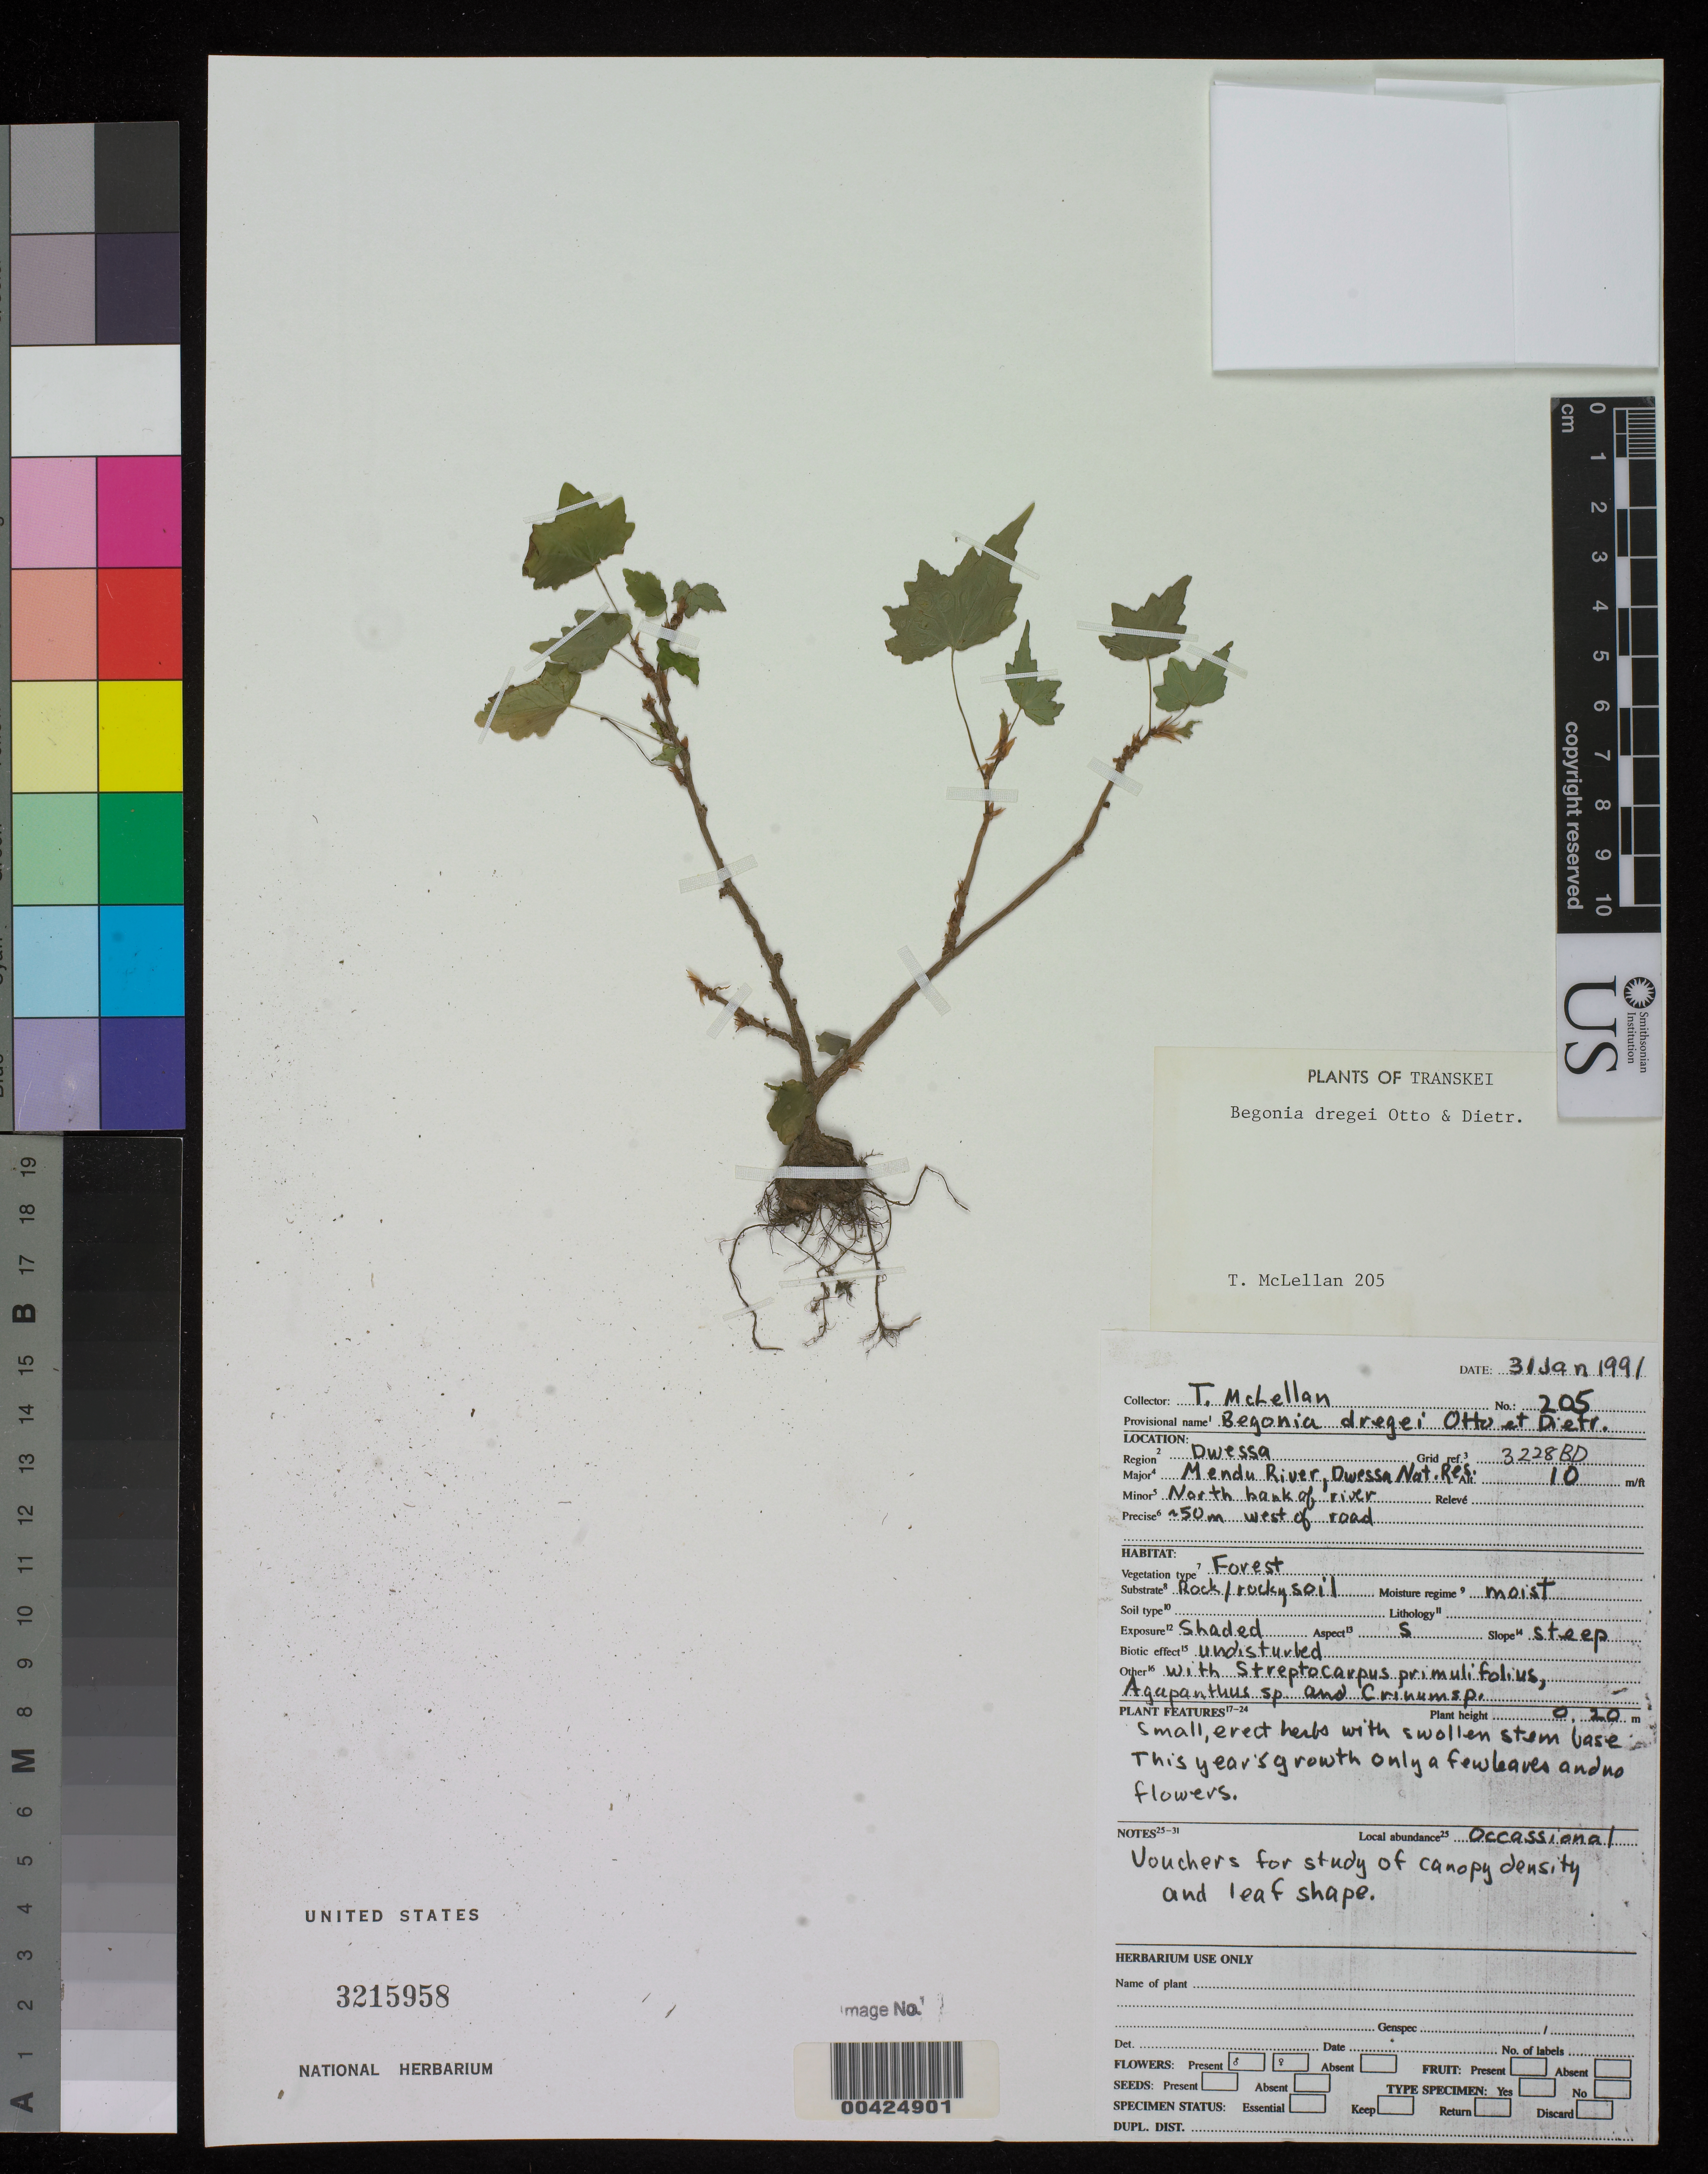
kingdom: Plantae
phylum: Tracheophyta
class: Magnoliopsida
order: Cucurbitales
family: Begoniaceae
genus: Begonia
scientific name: Begonia dregei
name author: Otto & D. Dietr.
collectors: T. McLellan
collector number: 205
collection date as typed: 31 Jan 1991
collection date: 1991-01-31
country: South Africa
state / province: Eastern Cape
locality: Dwessa, Mendu River, Dwessa Nature Reserve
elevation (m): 10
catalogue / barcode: US 3215958